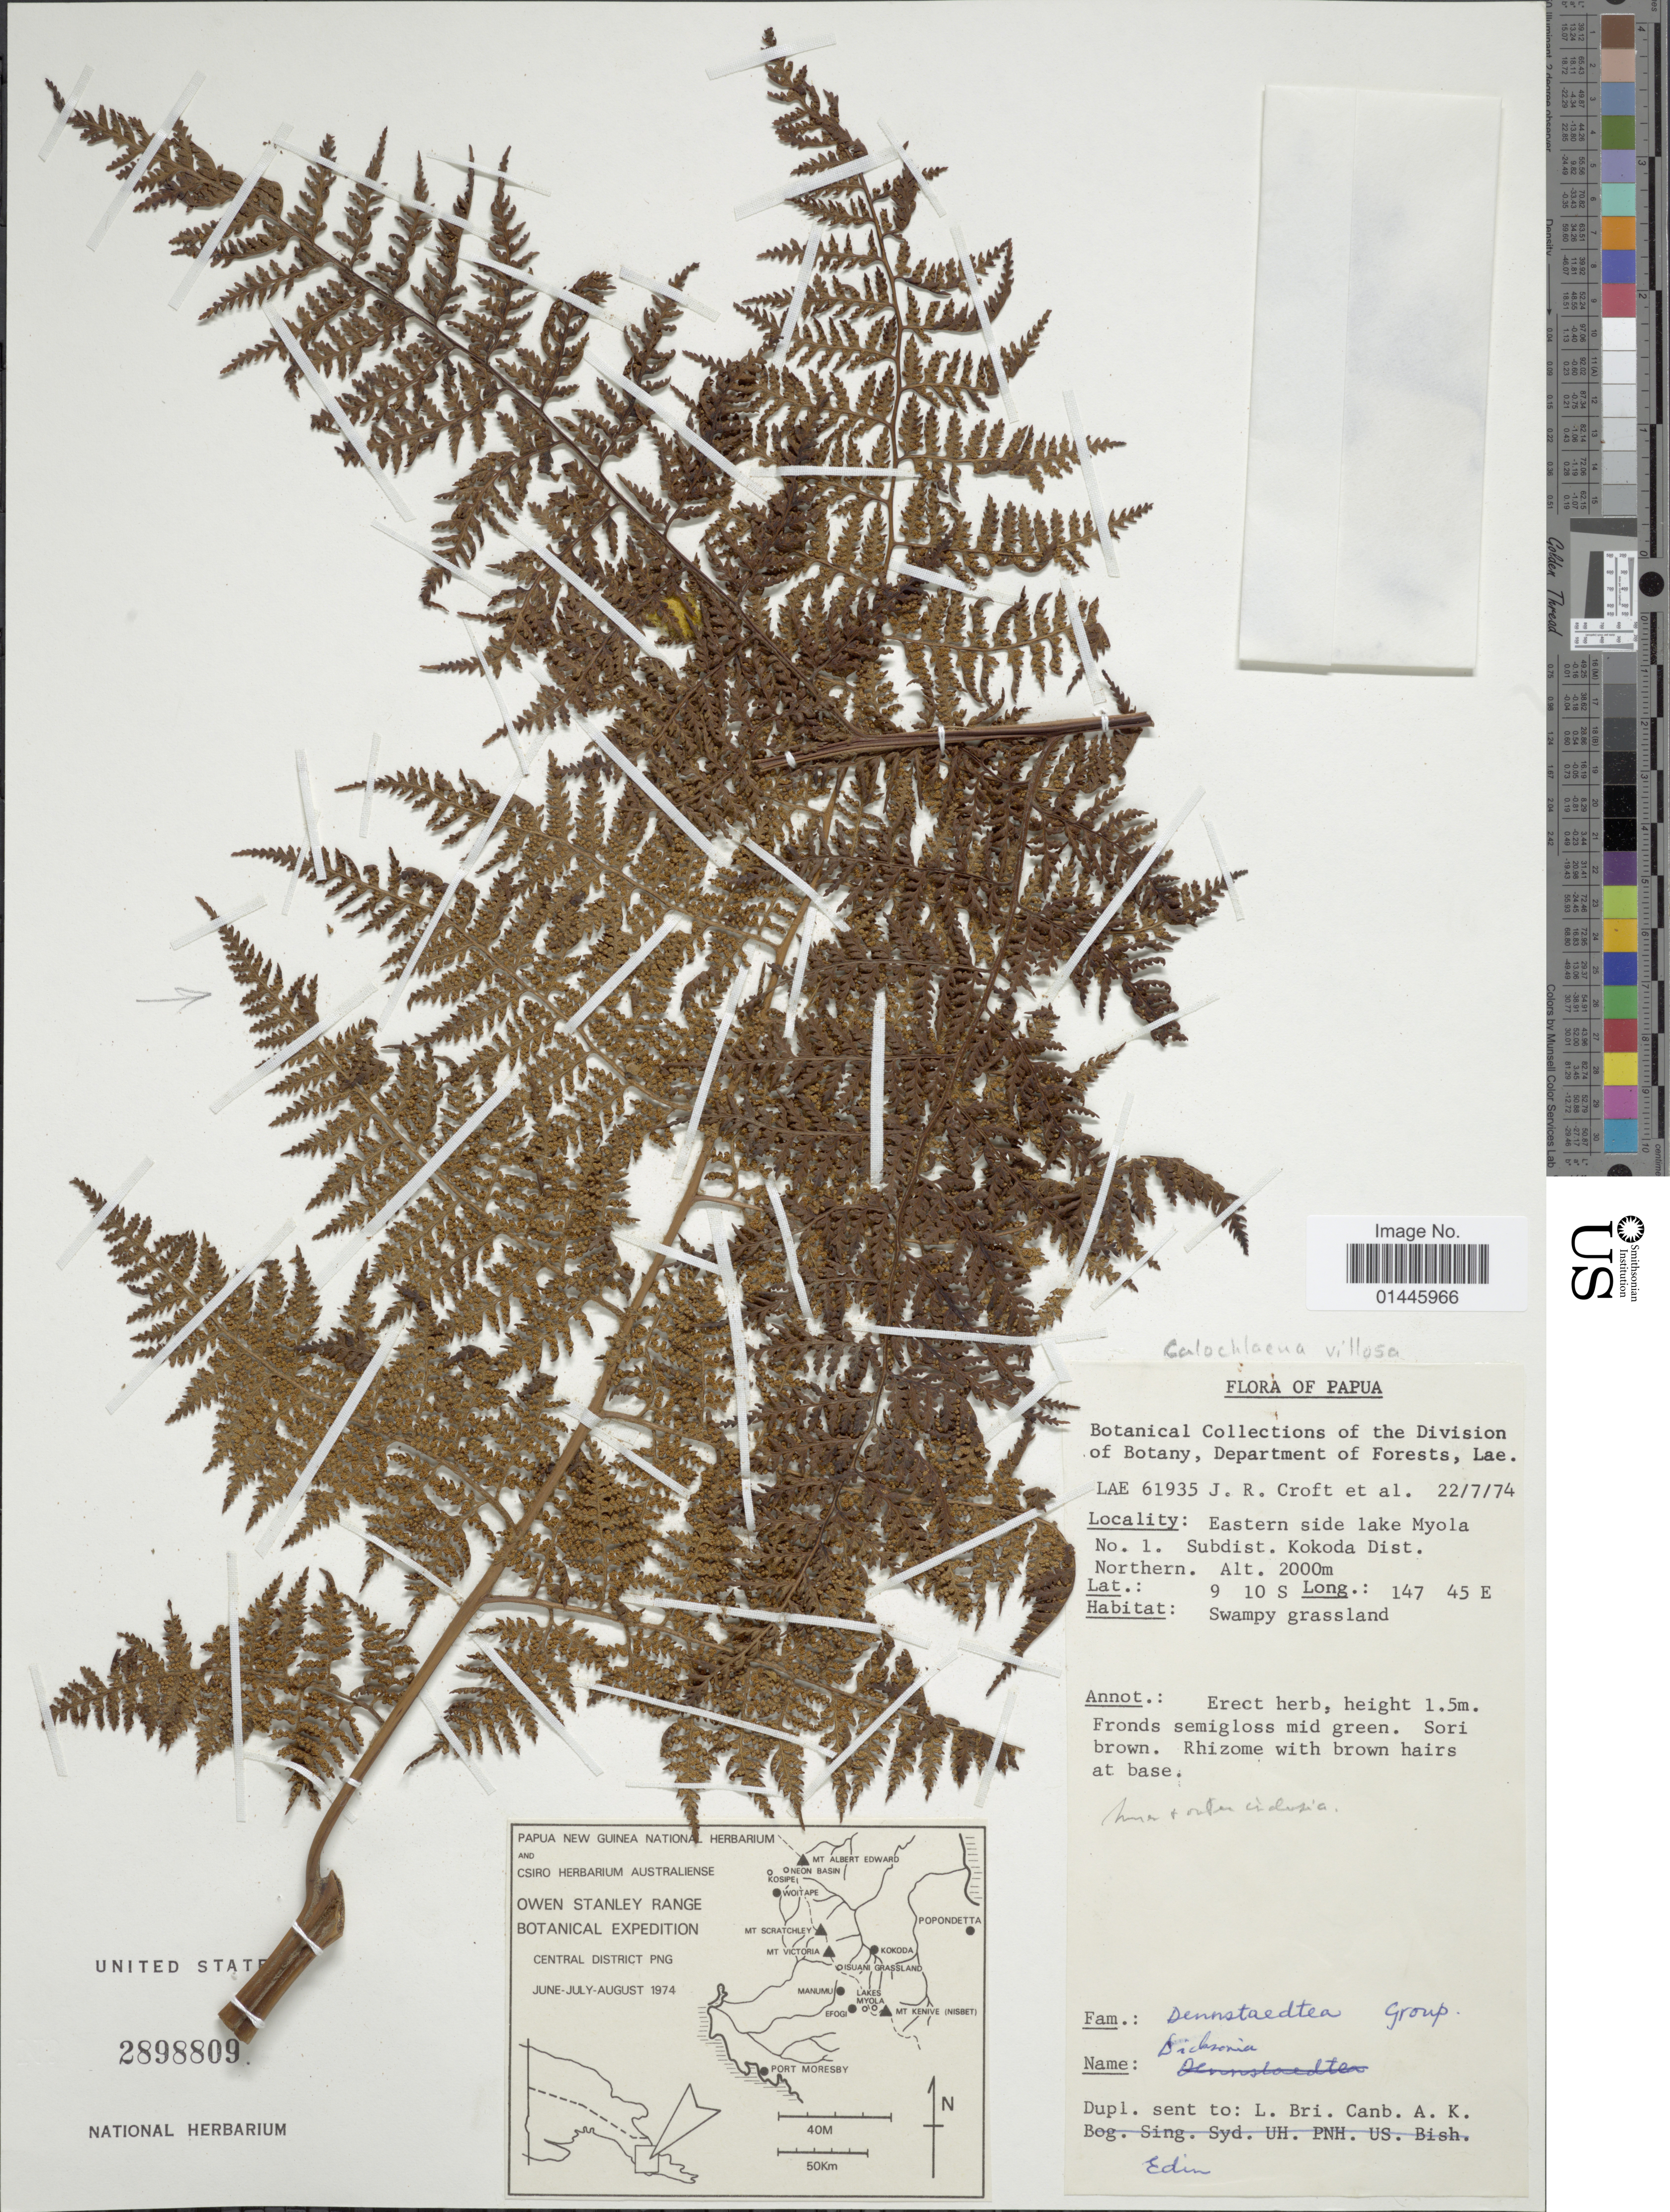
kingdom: Plantae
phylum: Tracheophyta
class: Polypodiopsida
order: Cyatheales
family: Dicksoniaceae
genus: Calochlaena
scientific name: Calochlaena villosa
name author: (C. Chr.) M.D. Turner & R.A. White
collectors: J. R. Croft & et al.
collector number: LAE 61935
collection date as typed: Transcribed d/m/y: 22/7/74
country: Papua New Guinea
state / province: Northern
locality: Eastern side lake Myola No. 1 Subdist. Kokoda Dist. Northern.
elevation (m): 2000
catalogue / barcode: US 2898809